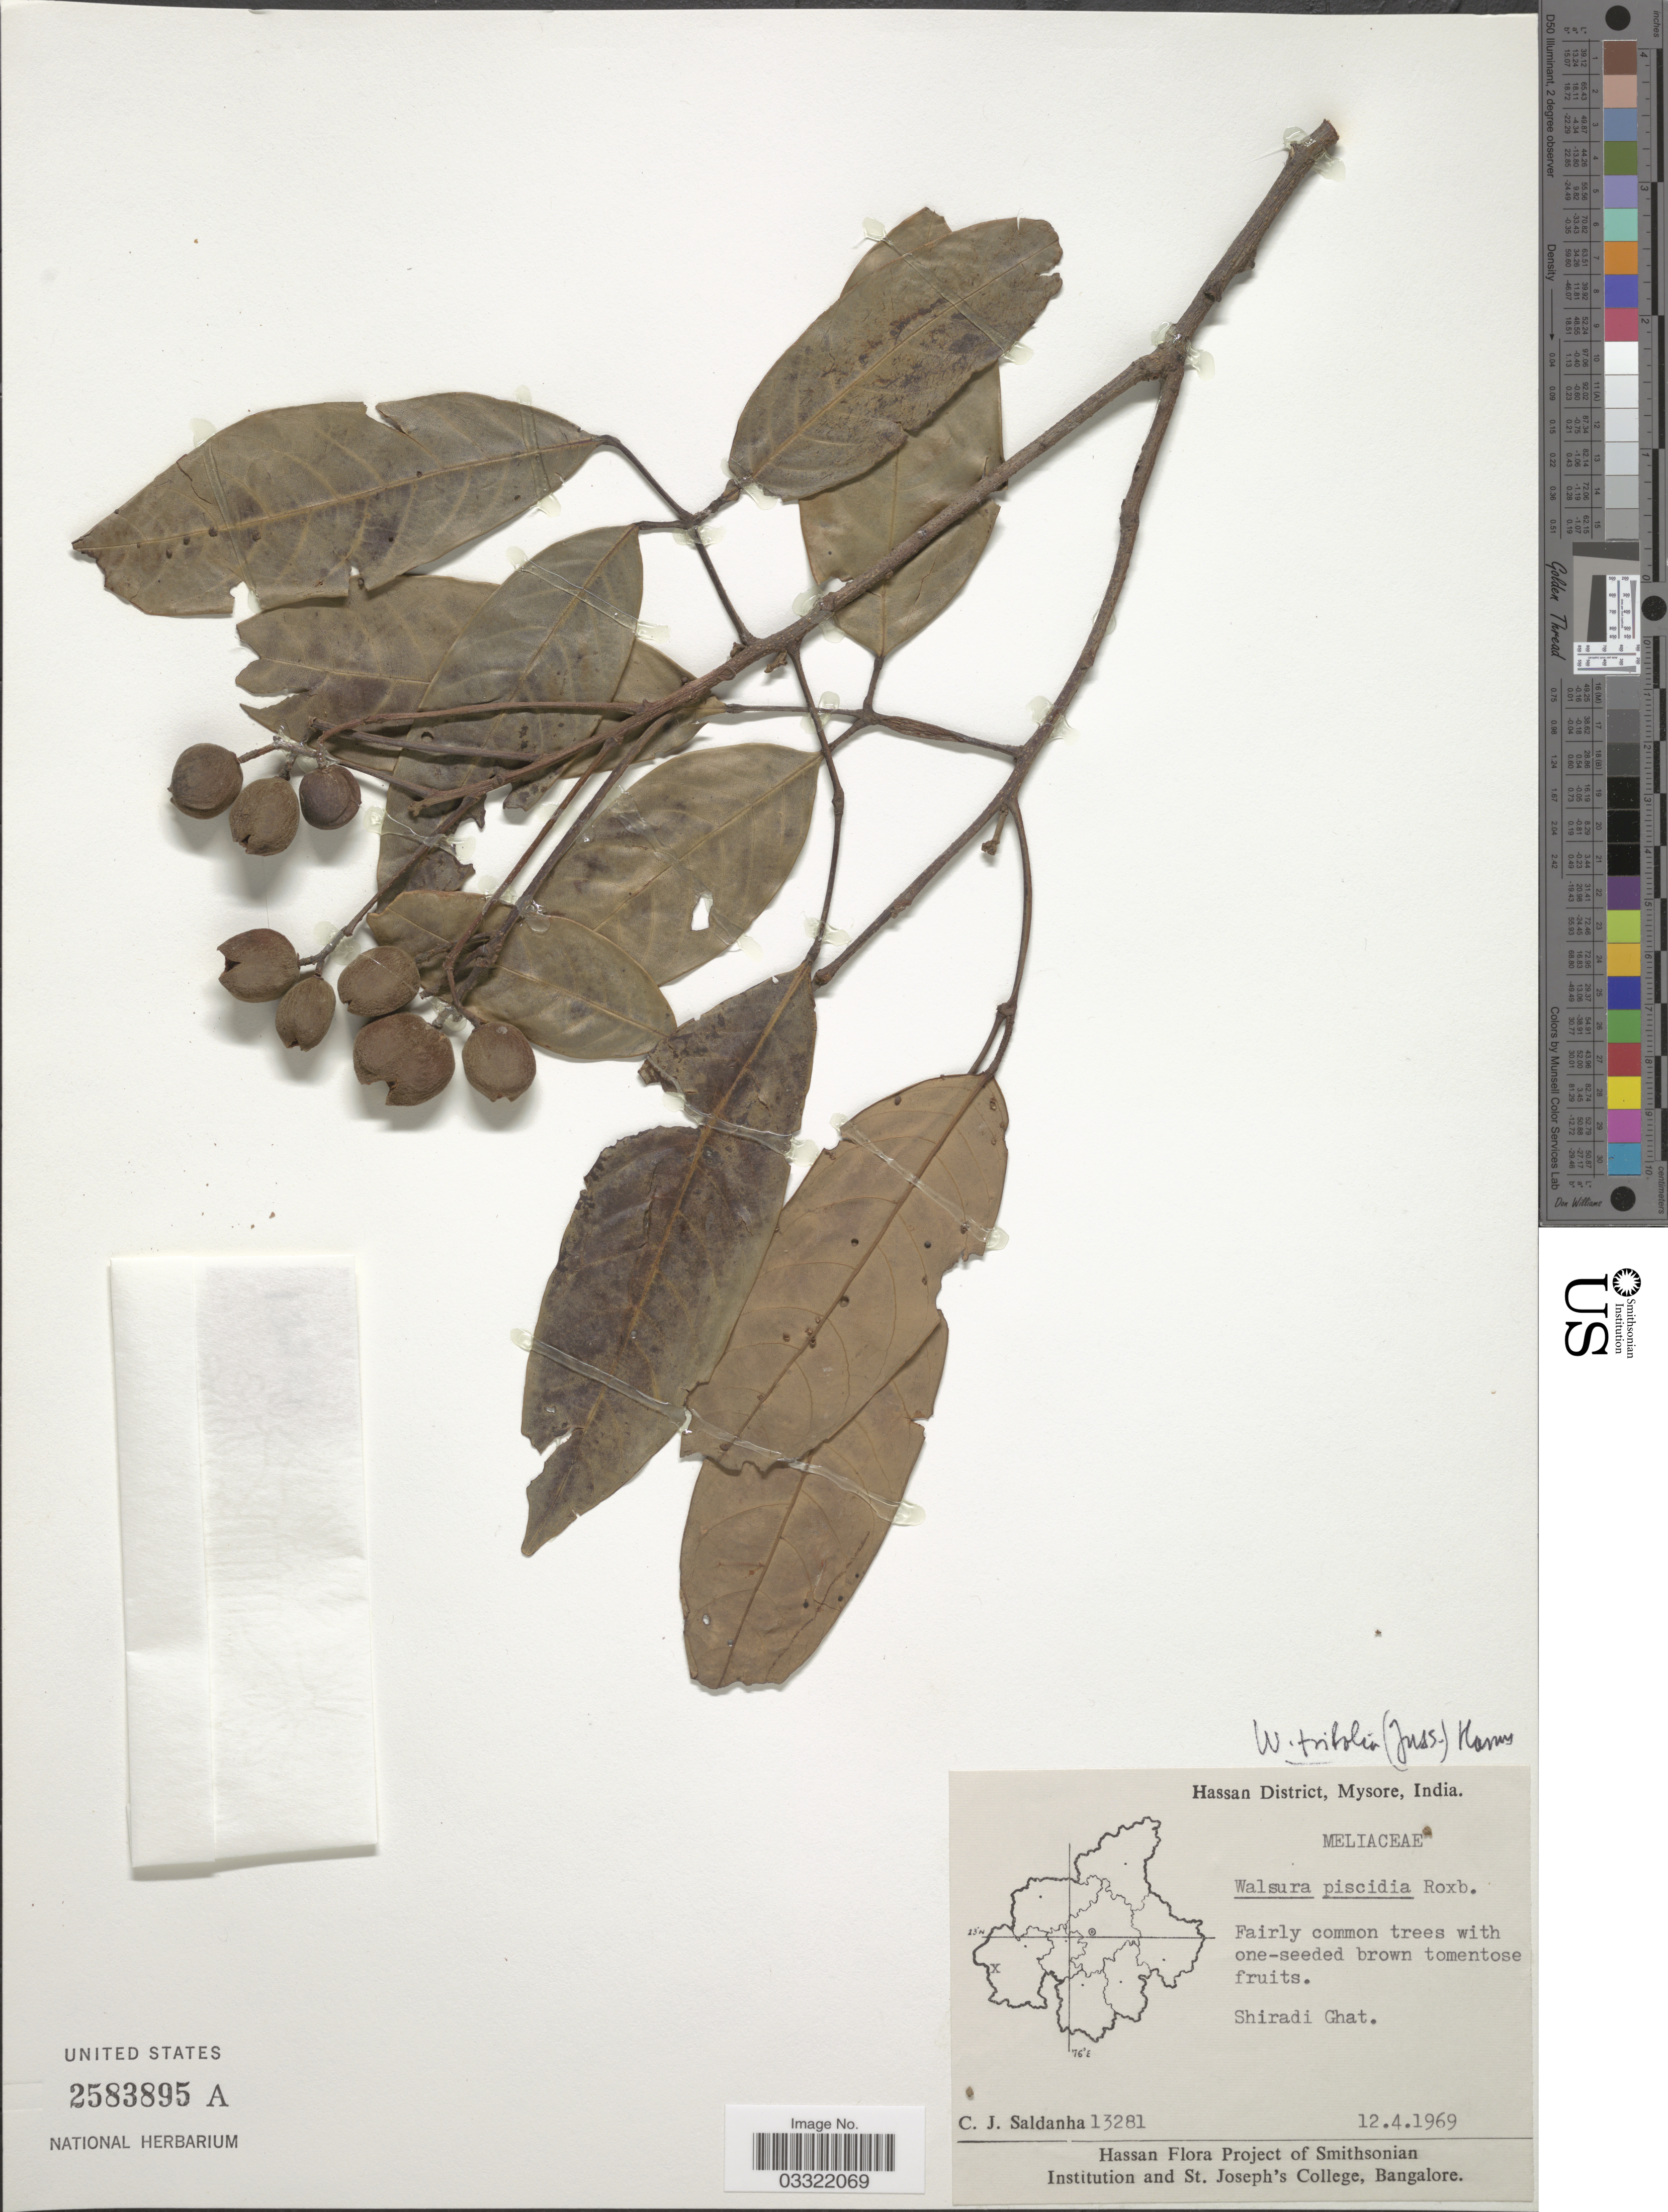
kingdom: Plantae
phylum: Tracheophyta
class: Magnoliopsida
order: Sapindales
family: Meliaceae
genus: Walsura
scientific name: Walsura trifoliolata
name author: (A. Juss.) Harms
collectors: C. J. Saldanha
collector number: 13281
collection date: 1969-04-12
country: India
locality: Hassan District, Mysore, Shiradi Ghat.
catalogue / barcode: US 2583895A